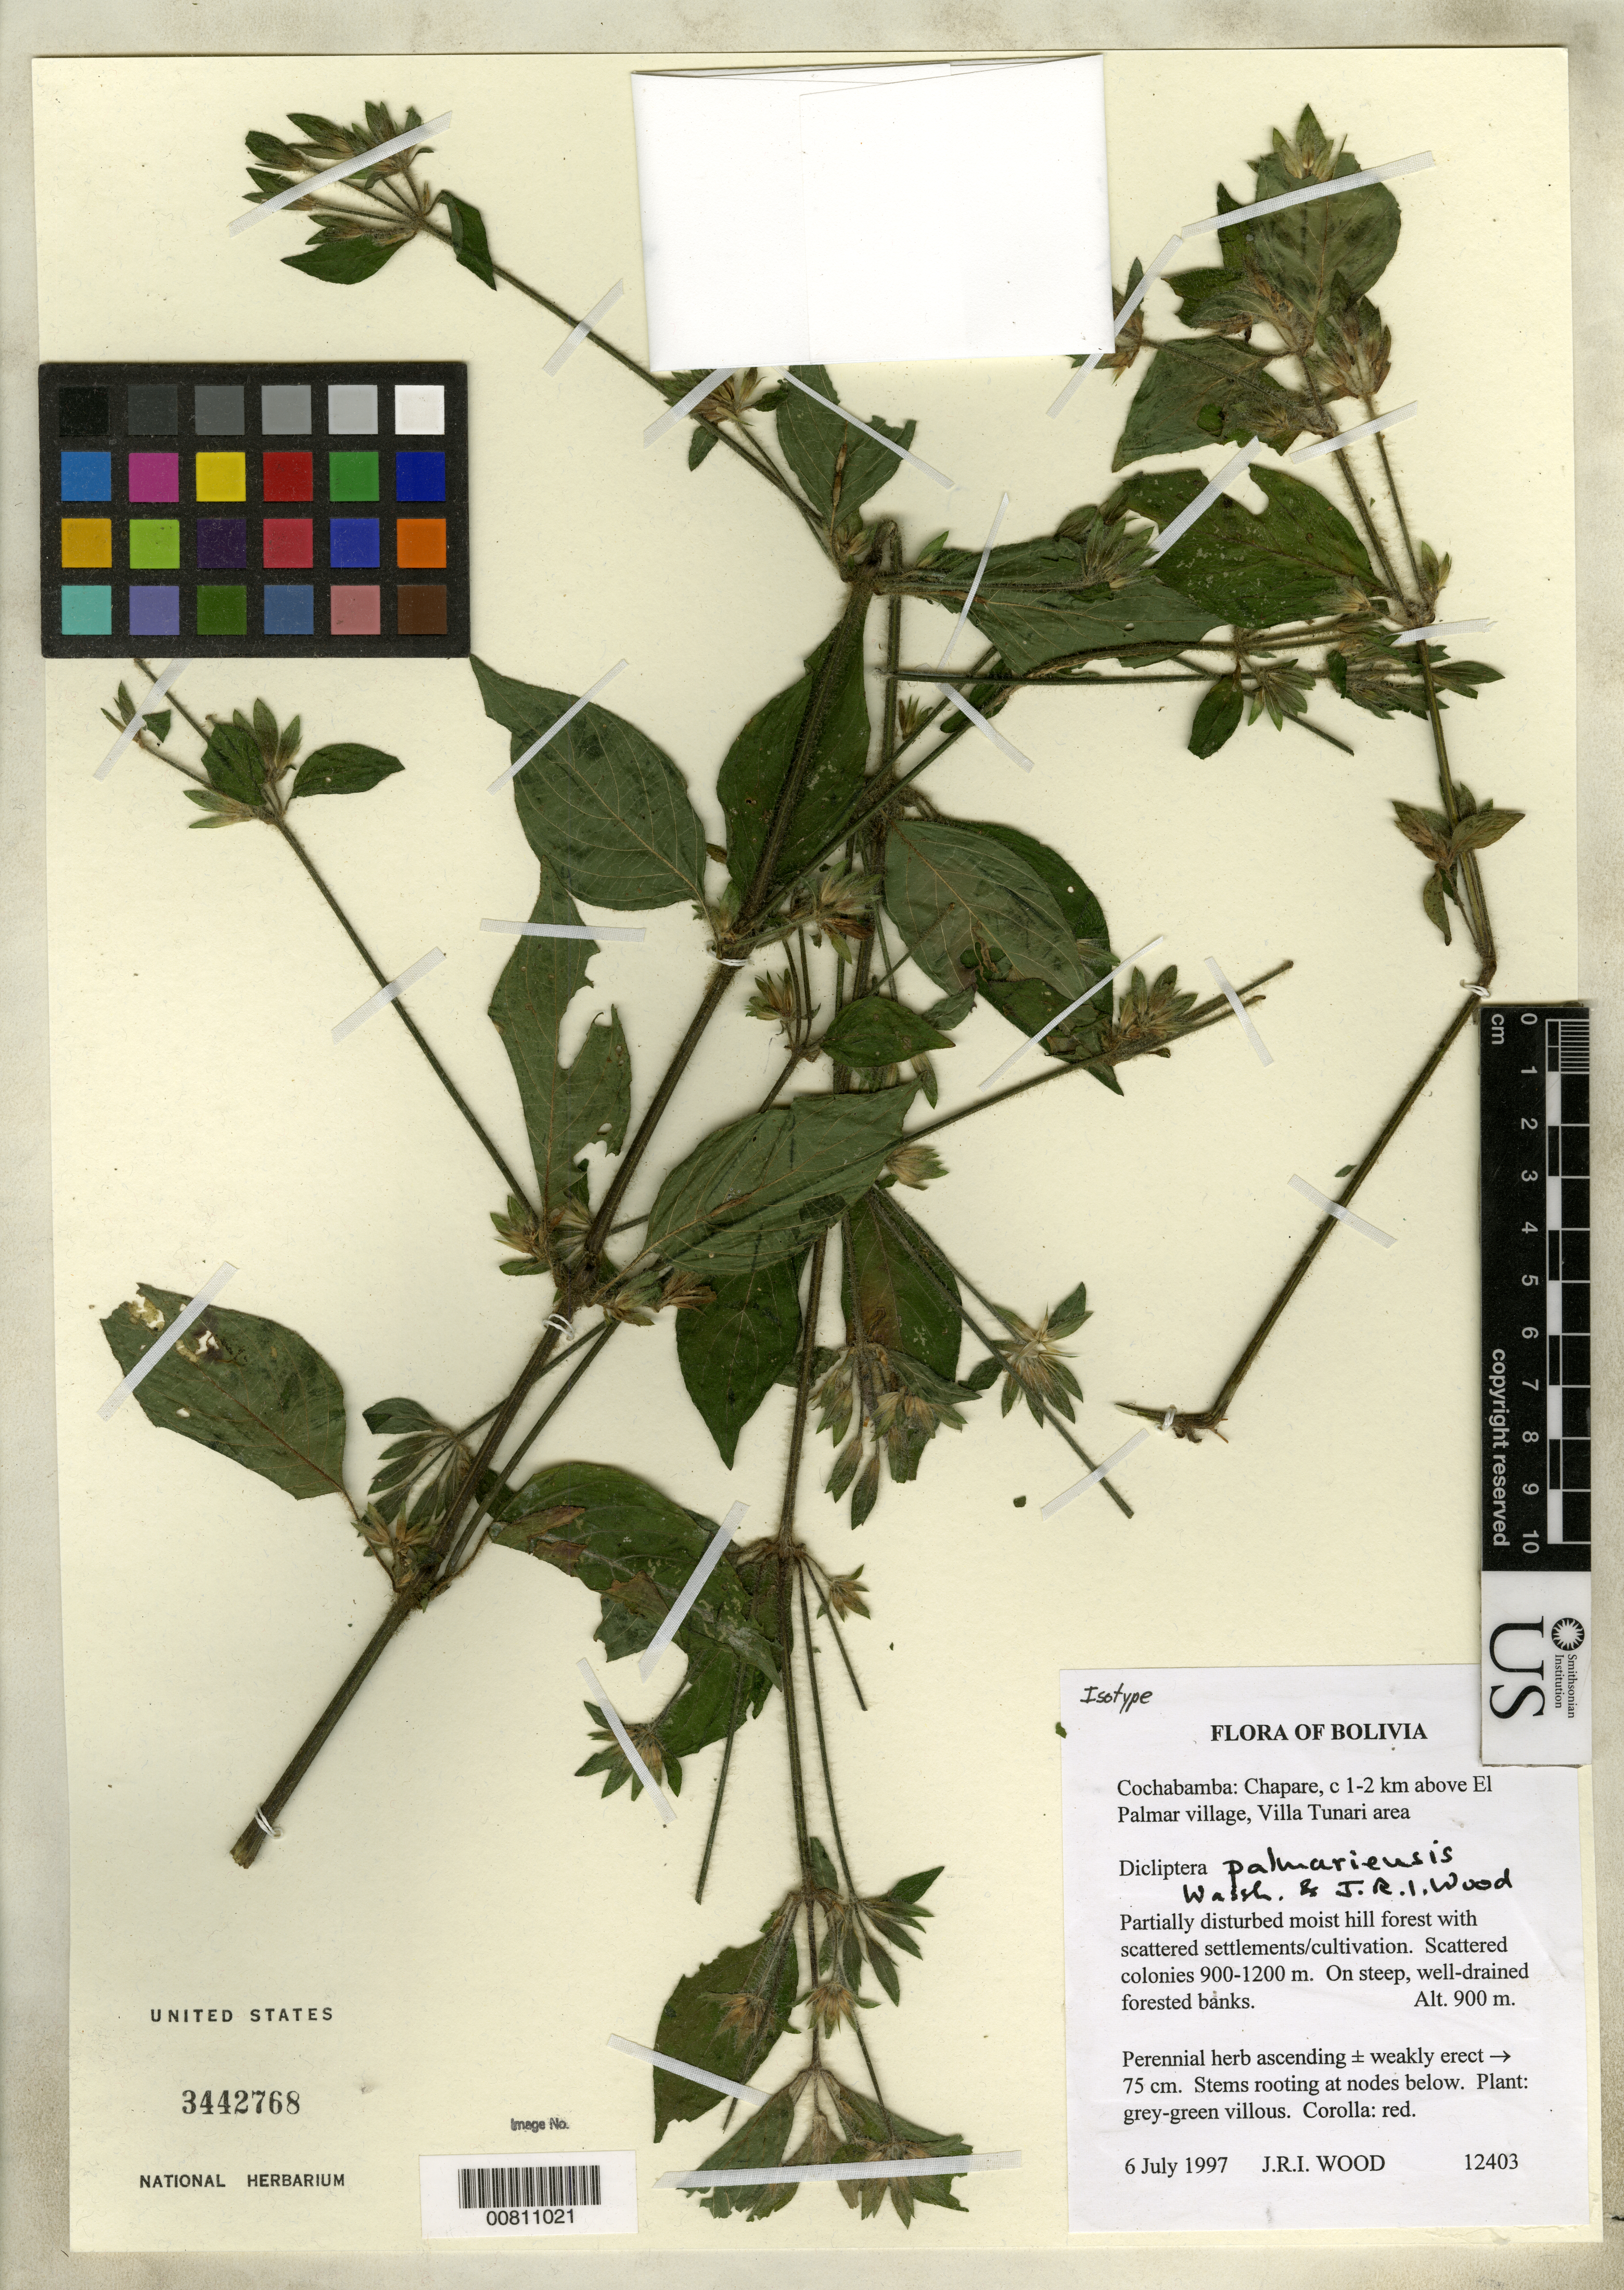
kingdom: Plantae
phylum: Tracheophyta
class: Magnoliopsida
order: Lamiales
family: Acanthaceae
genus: Dicliptera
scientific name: Dicliptera palmariensis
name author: Wassh. & J.R.I. Wood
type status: Isotype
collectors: J. R. I. Wood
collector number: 12403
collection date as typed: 06 Jul 1997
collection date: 1997-07-06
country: Bolivia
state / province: Cochabamba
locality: Cochabamba: Chapare, c. 1-2 km above El Palmar village, Villa Tunari area.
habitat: Partially disturbed moist hill forest with scattered settlements/cultivation. Scattered colonies 900-1200 m. On steep, well-drained forested banks.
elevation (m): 900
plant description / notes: Holotype at K.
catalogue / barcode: US 3442768